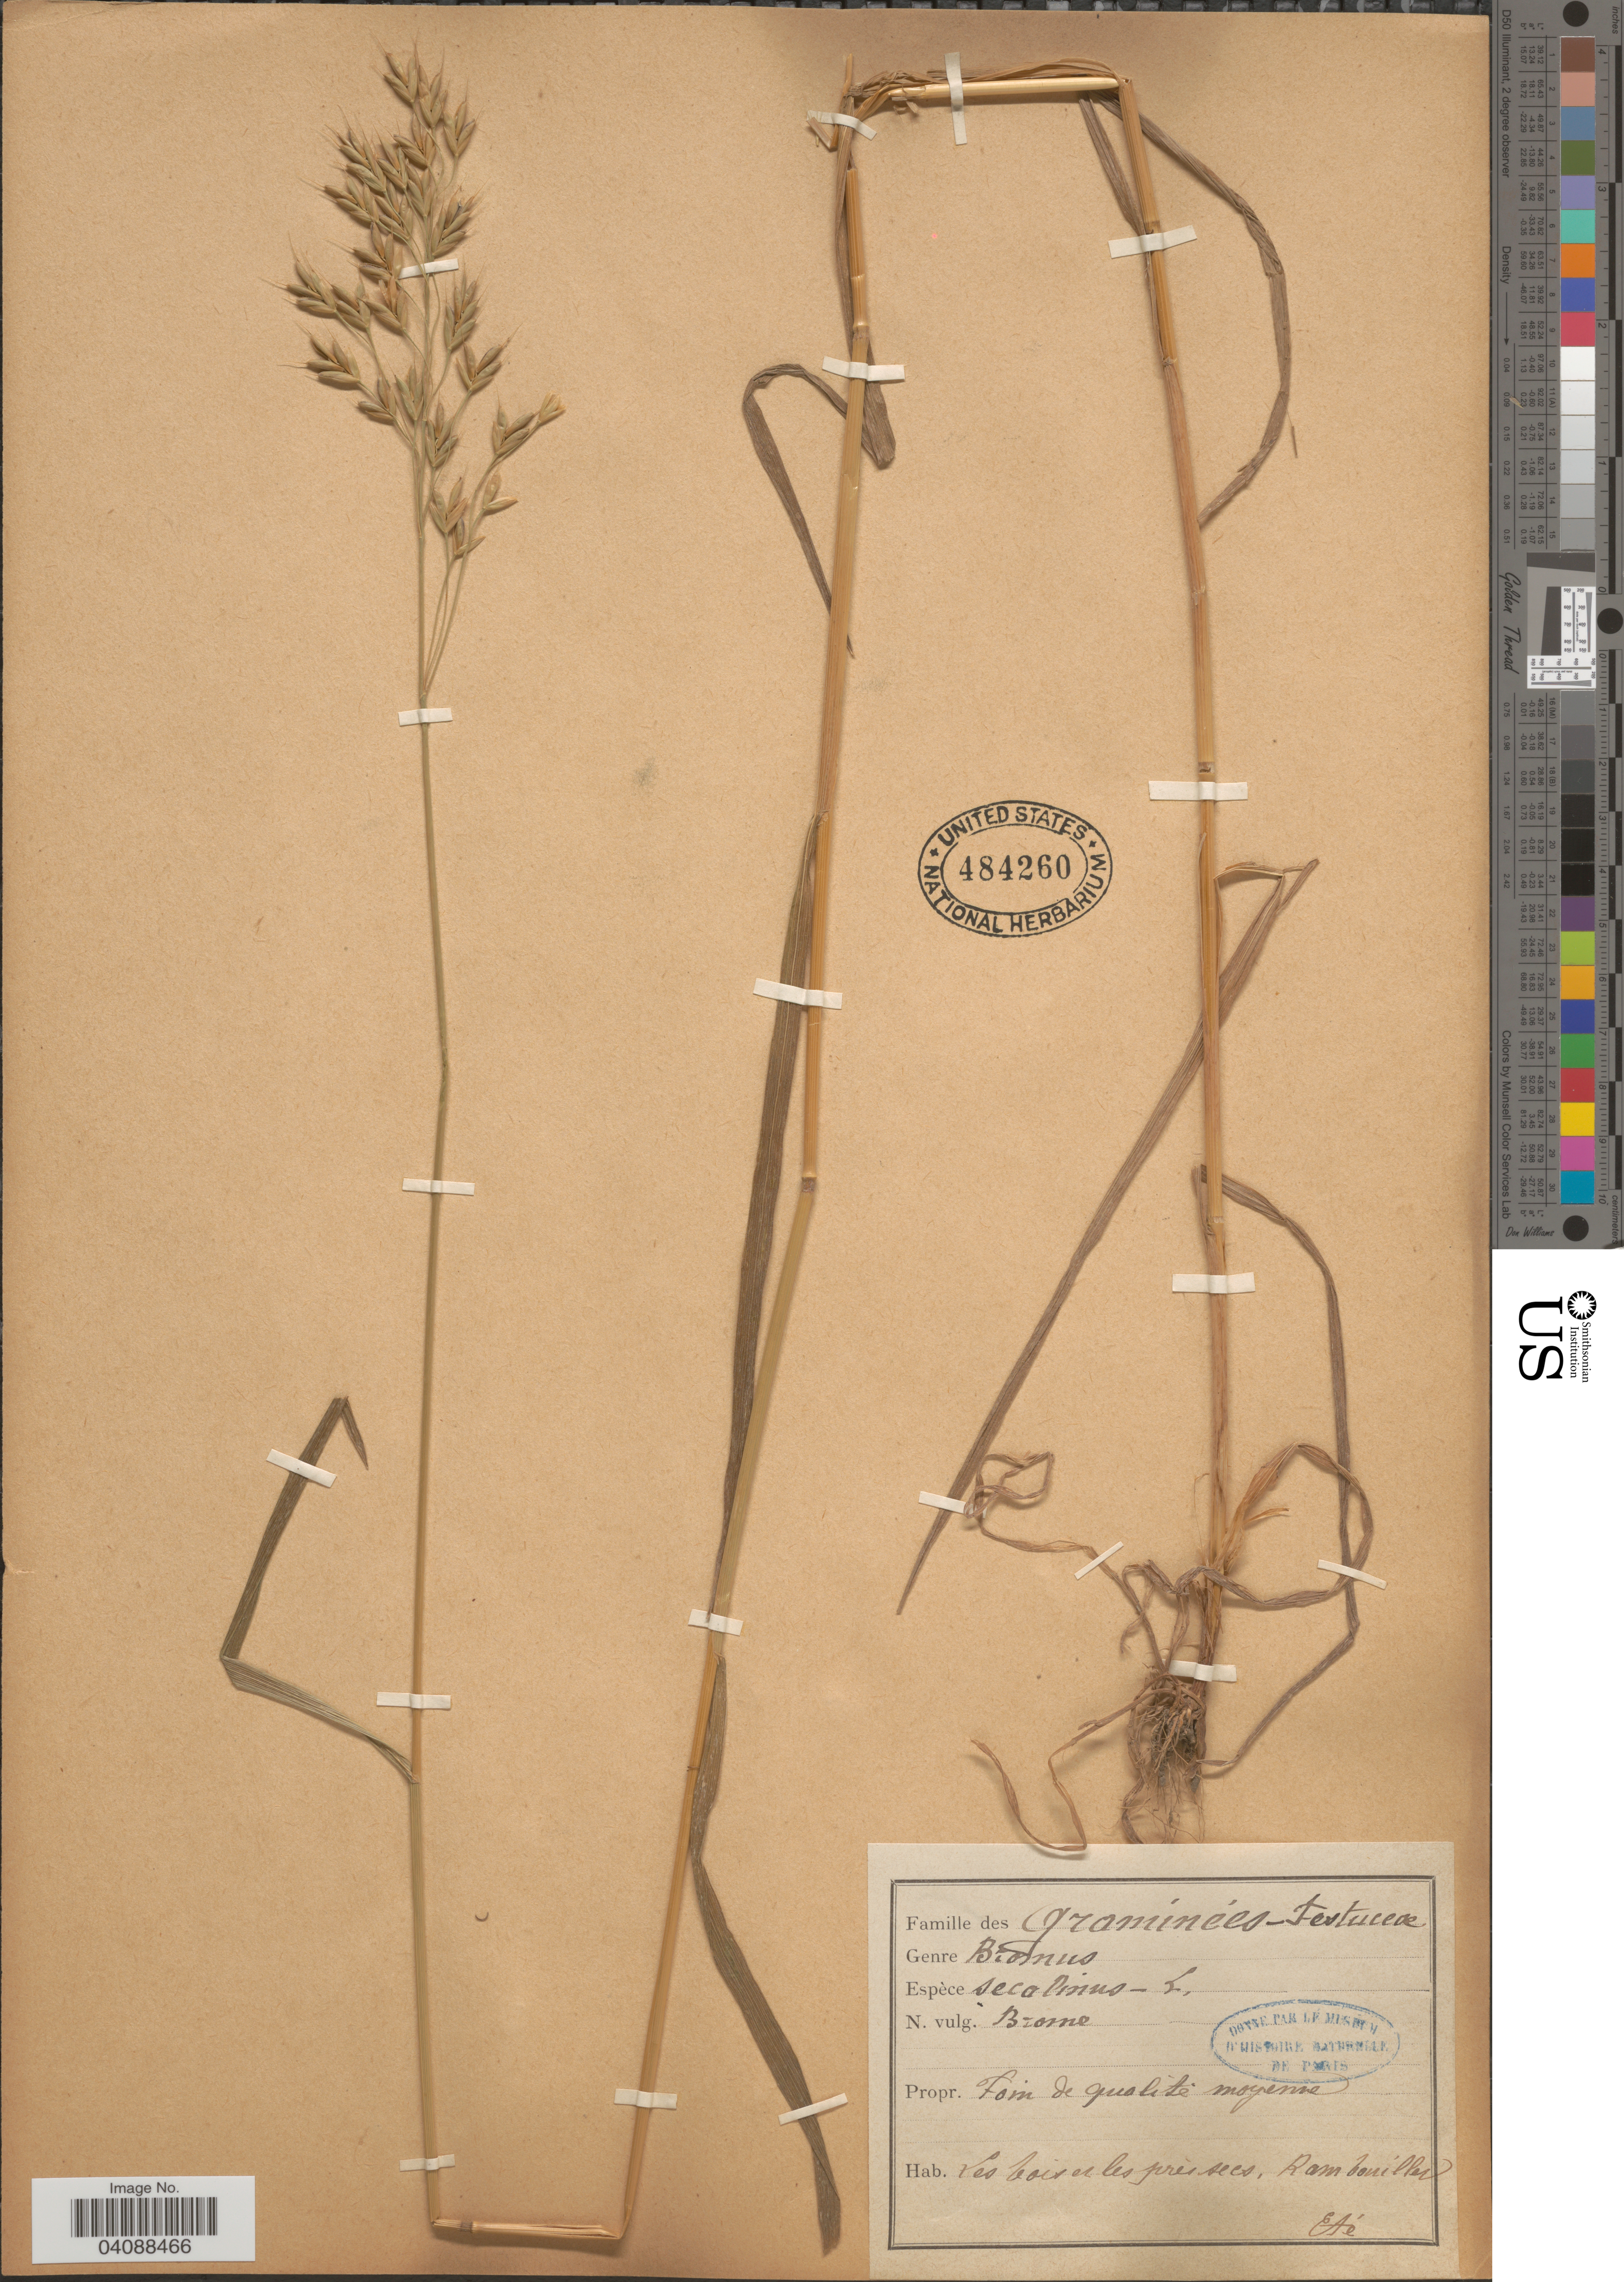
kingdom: Plantae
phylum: Tracheophyta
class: Liliopsida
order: Poales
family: Poaceae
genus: Bromus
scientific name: Bromus secalinus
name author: L.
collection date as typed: Eté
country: France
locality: Les bois et les près secs, Rambouiller.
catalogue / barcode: US 484260